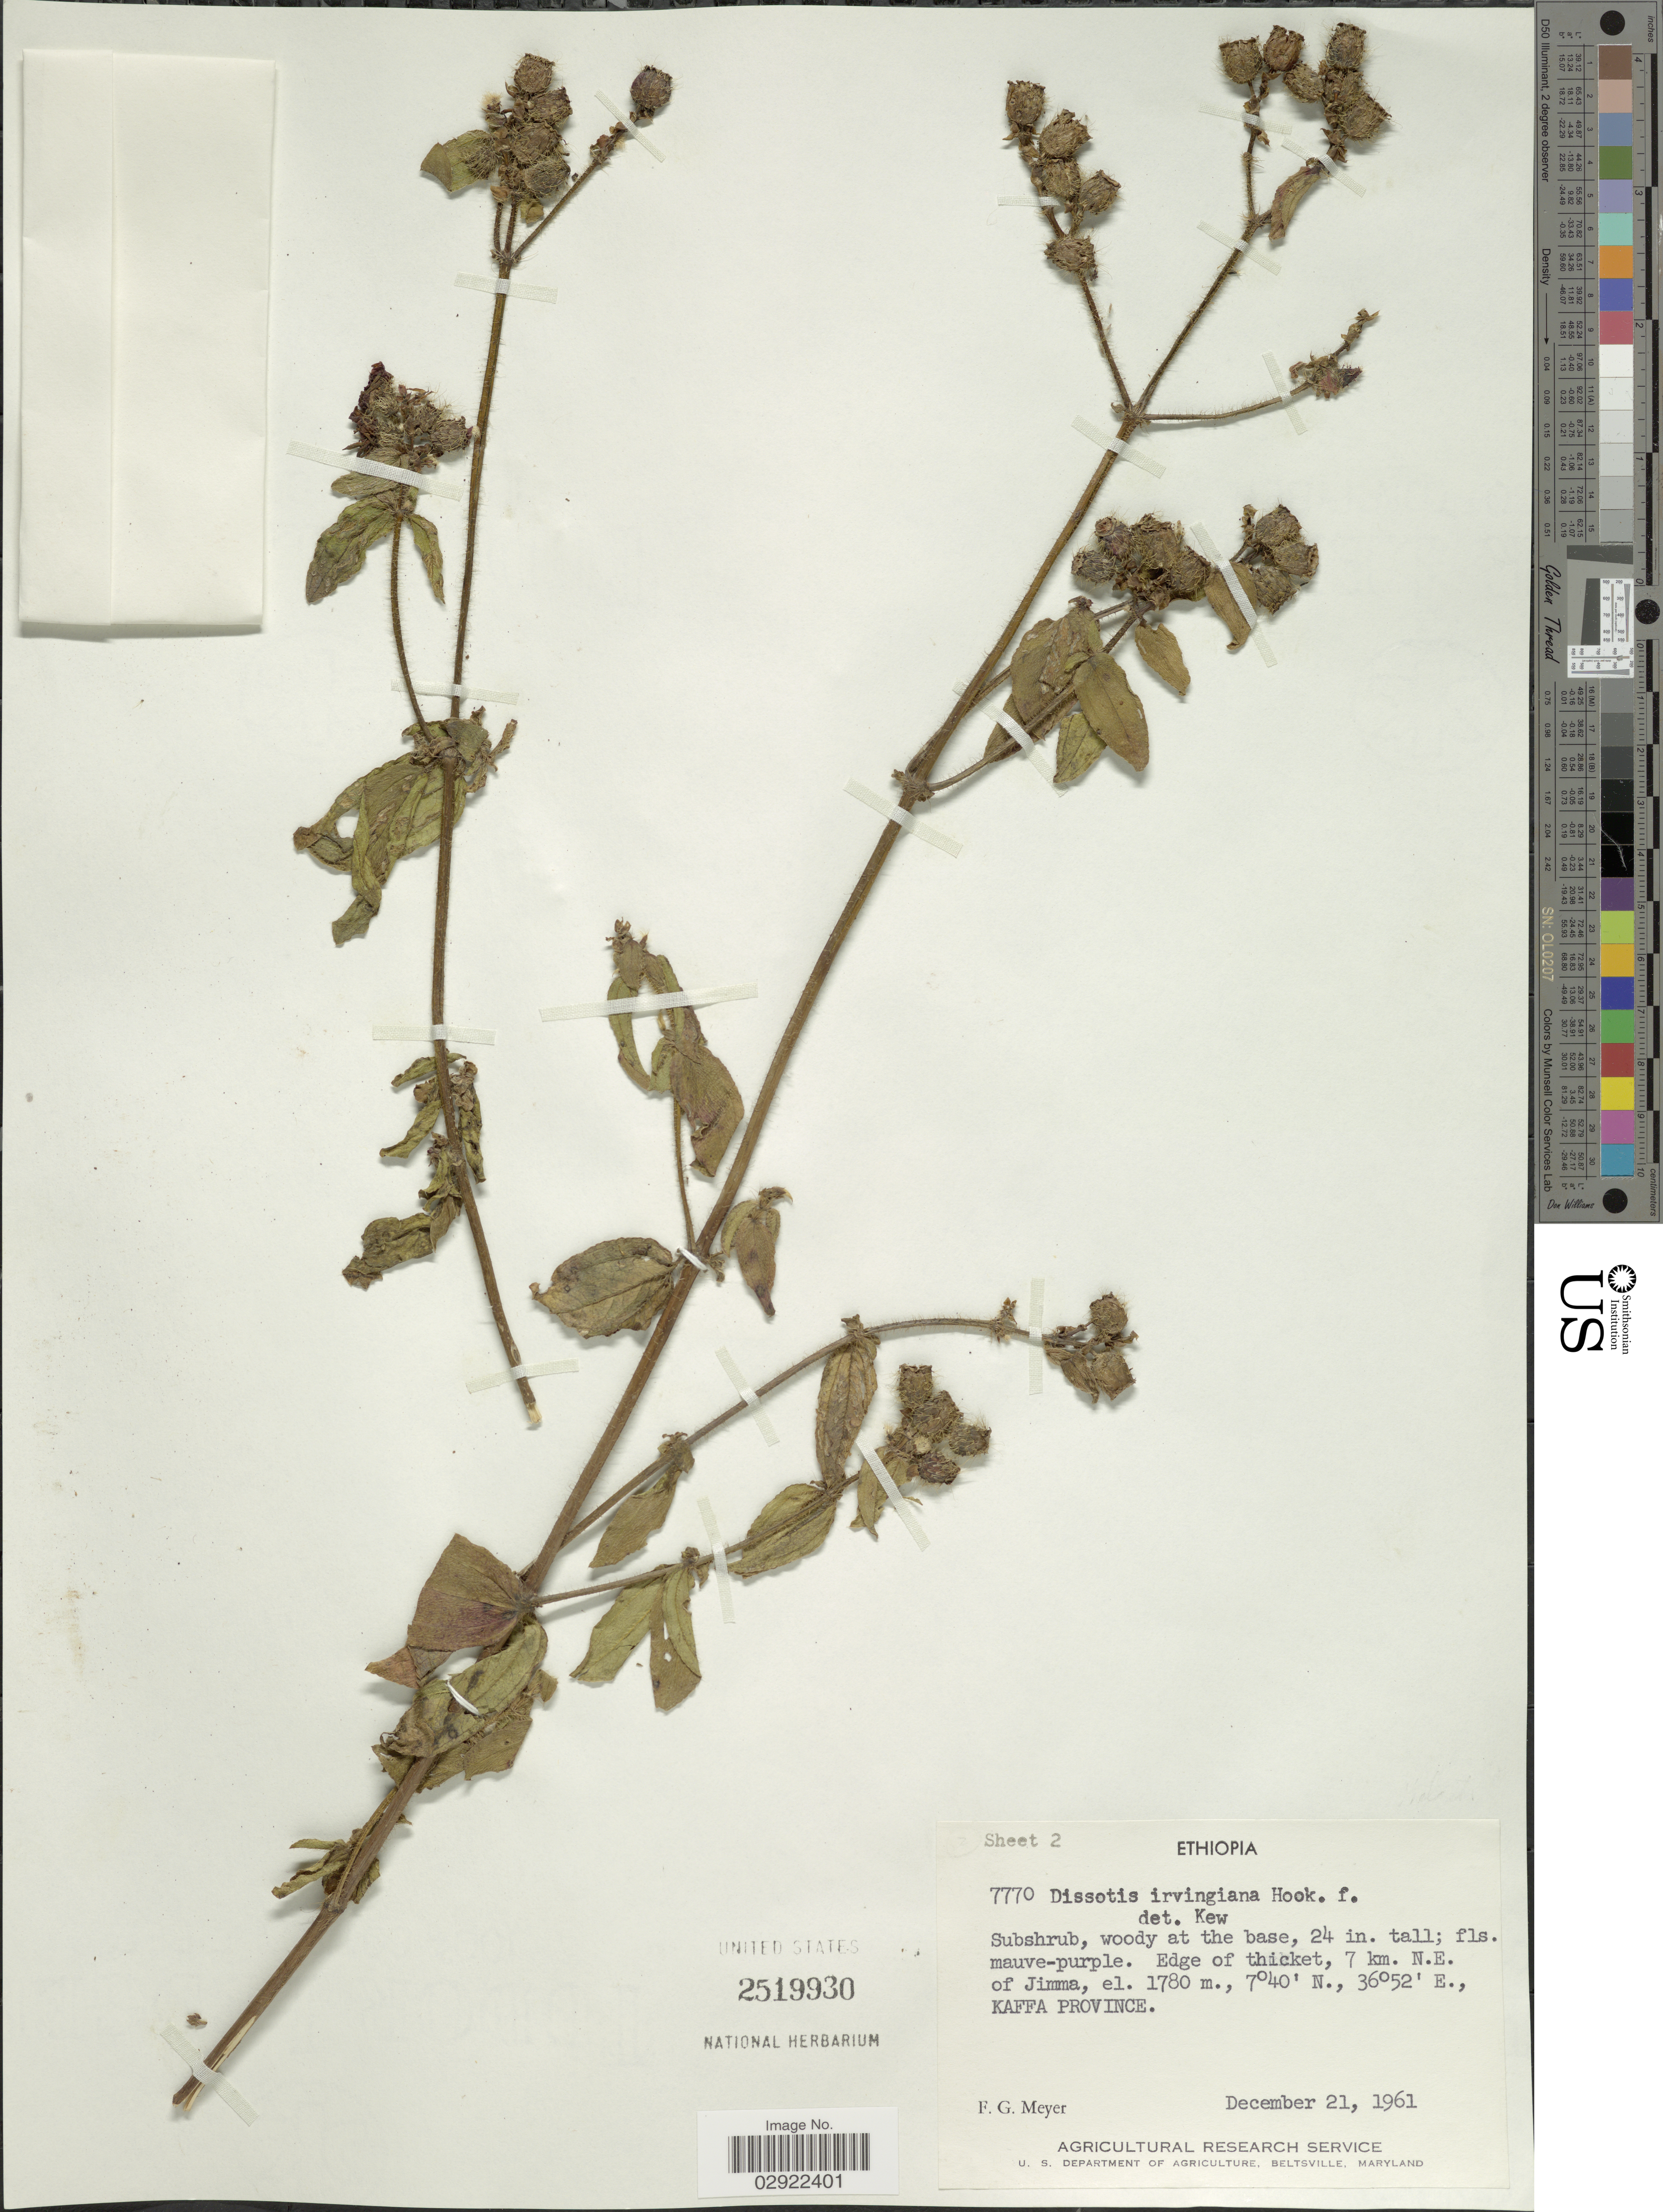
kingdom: Plantae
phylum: Tracheophyta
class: Magnoliopsida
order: Myrtales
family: Melastomataceae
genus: Antherotoma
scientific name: Antherotoma irvingiana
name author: (Hook.) Jacq.-Fél.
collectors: F. G. Meyer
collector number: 7770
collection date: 1961-12-21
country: Ethiopia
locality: Edge of thicket, 7 km. N.E. of Jimma, Kaffa Province.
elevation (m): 1780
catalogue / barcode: US 2519930